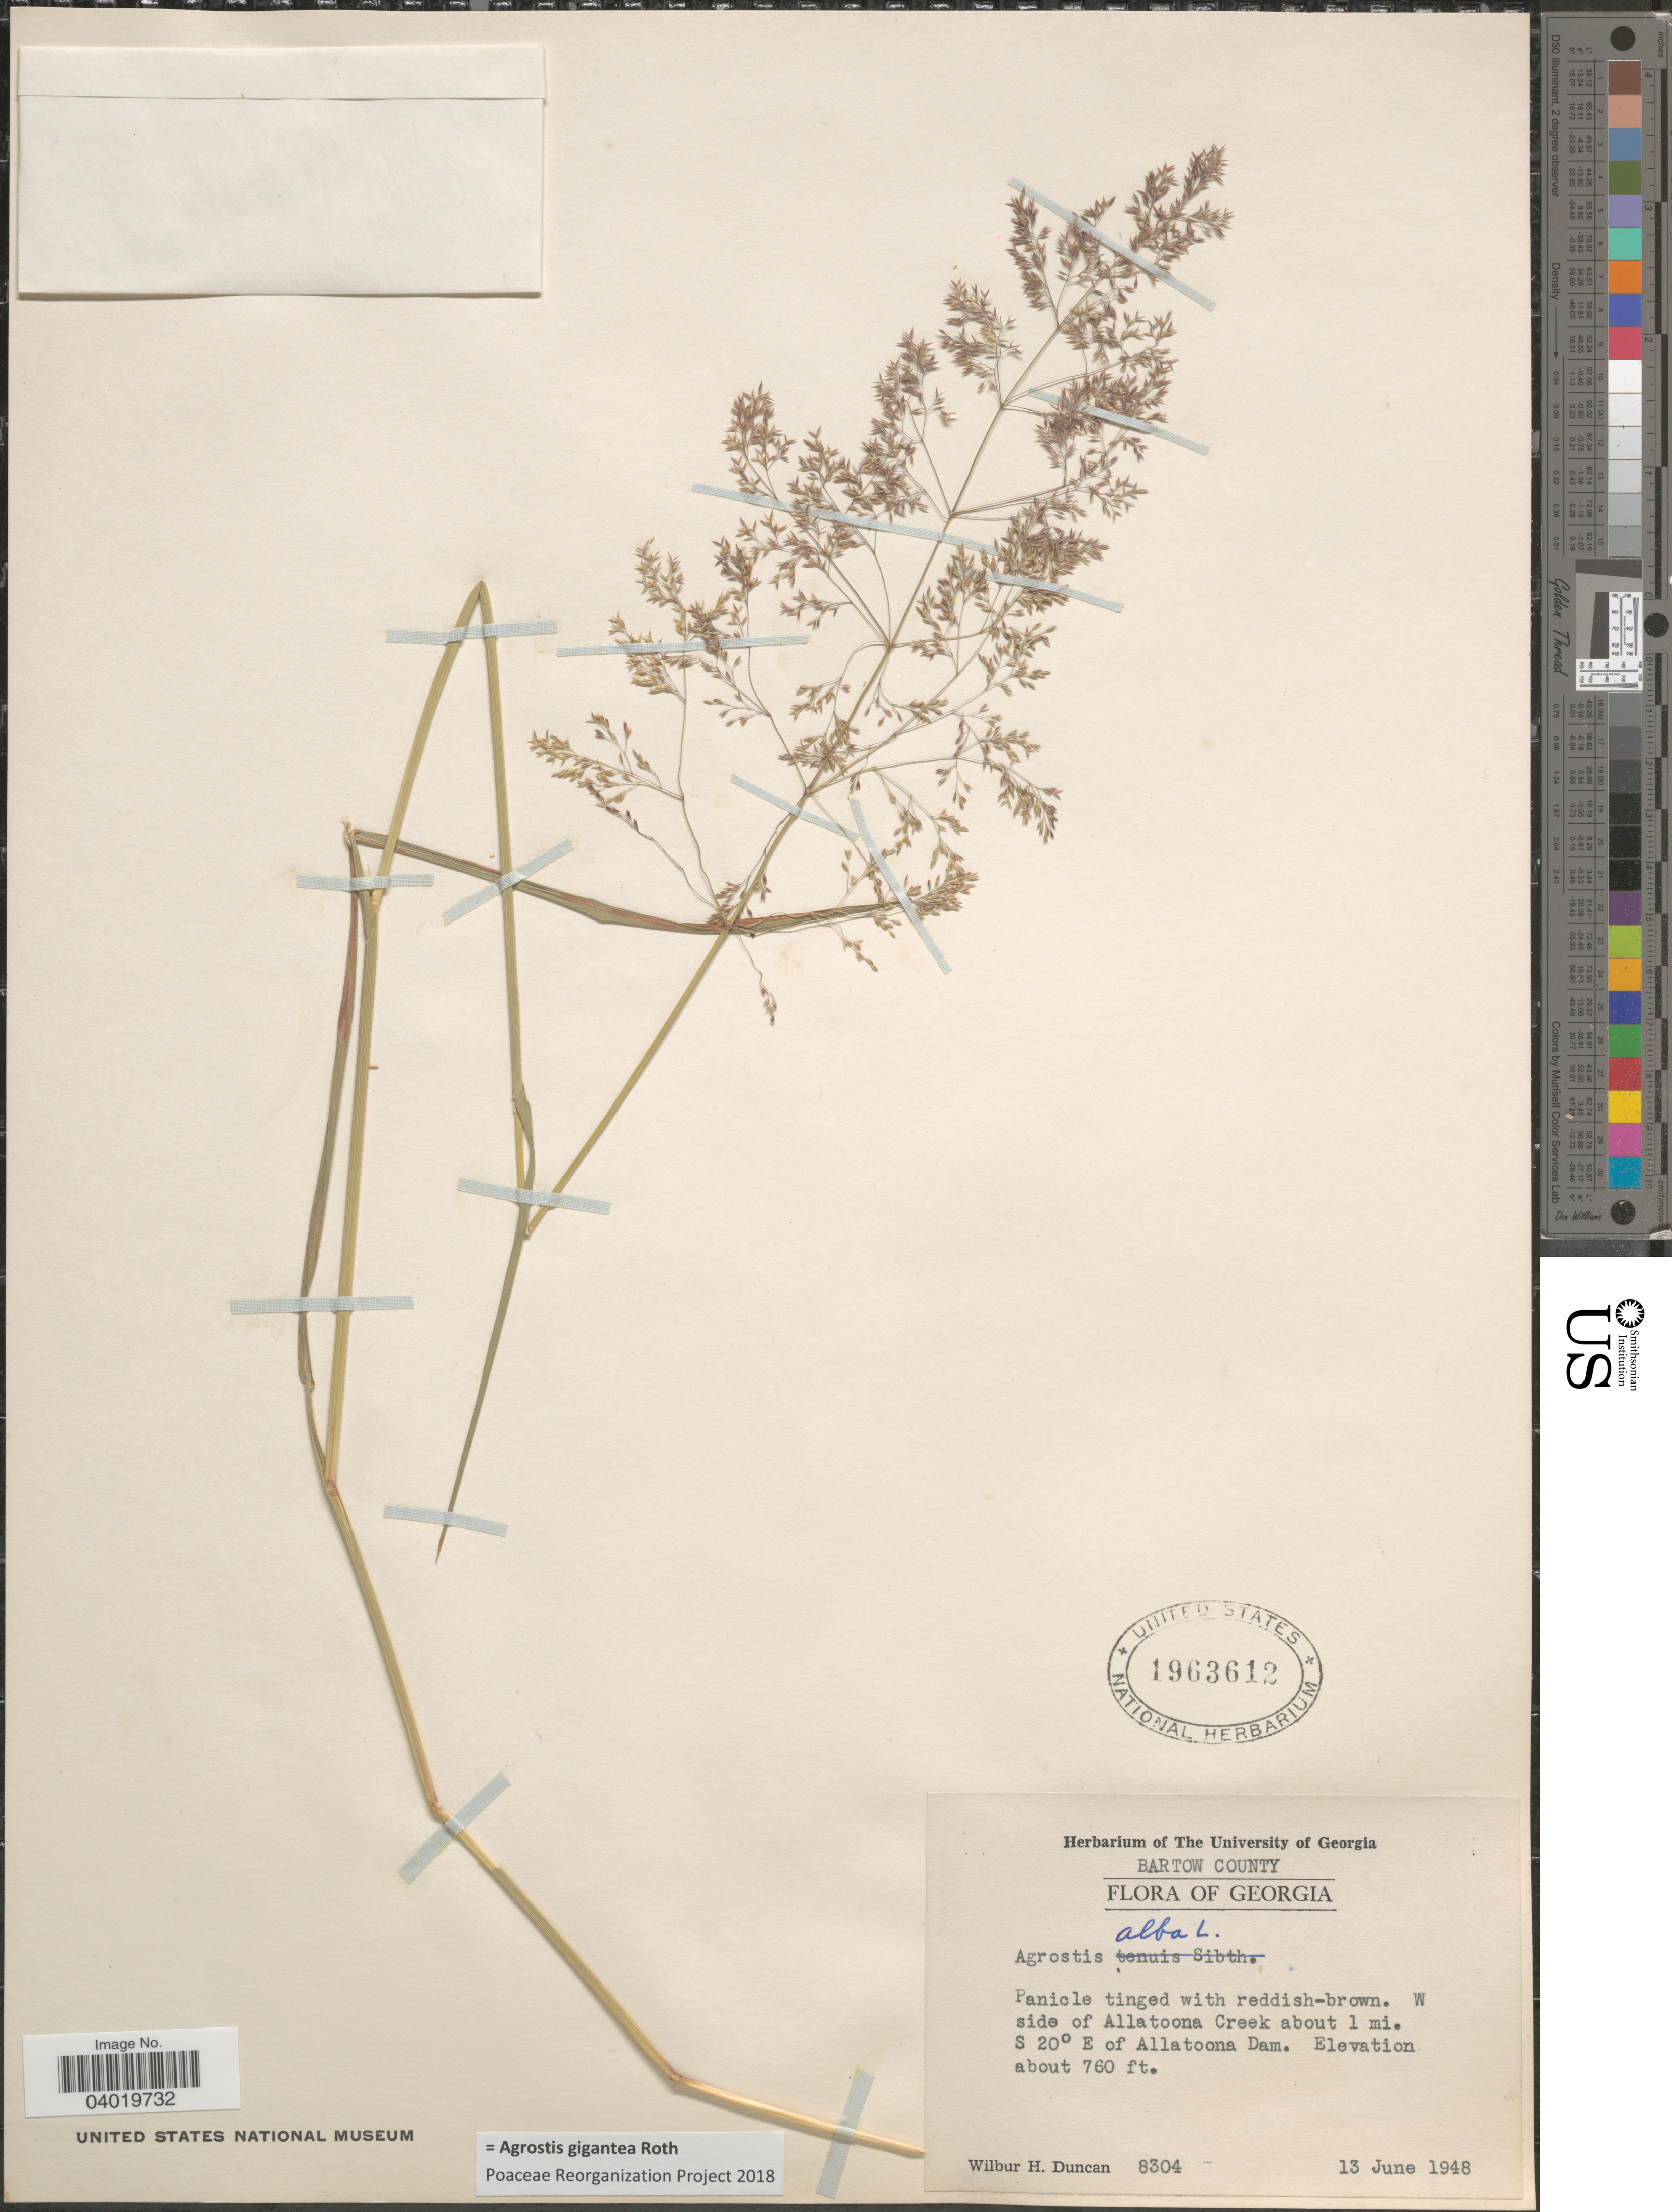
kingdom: Plantae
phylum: Tracheophyta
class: Liliopsida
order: Poales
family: Poaceae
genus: Agrostis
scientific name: Agrostis gigantea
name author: Roth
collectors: W. H. Duncan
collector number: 8304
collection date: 1948-06-13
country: United States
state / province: Georgia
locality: Bartow County. S side of Allatoona Creek about 1 mi. S 20º E of Allatoona Dam.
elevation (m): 232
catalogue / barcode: US 1963612